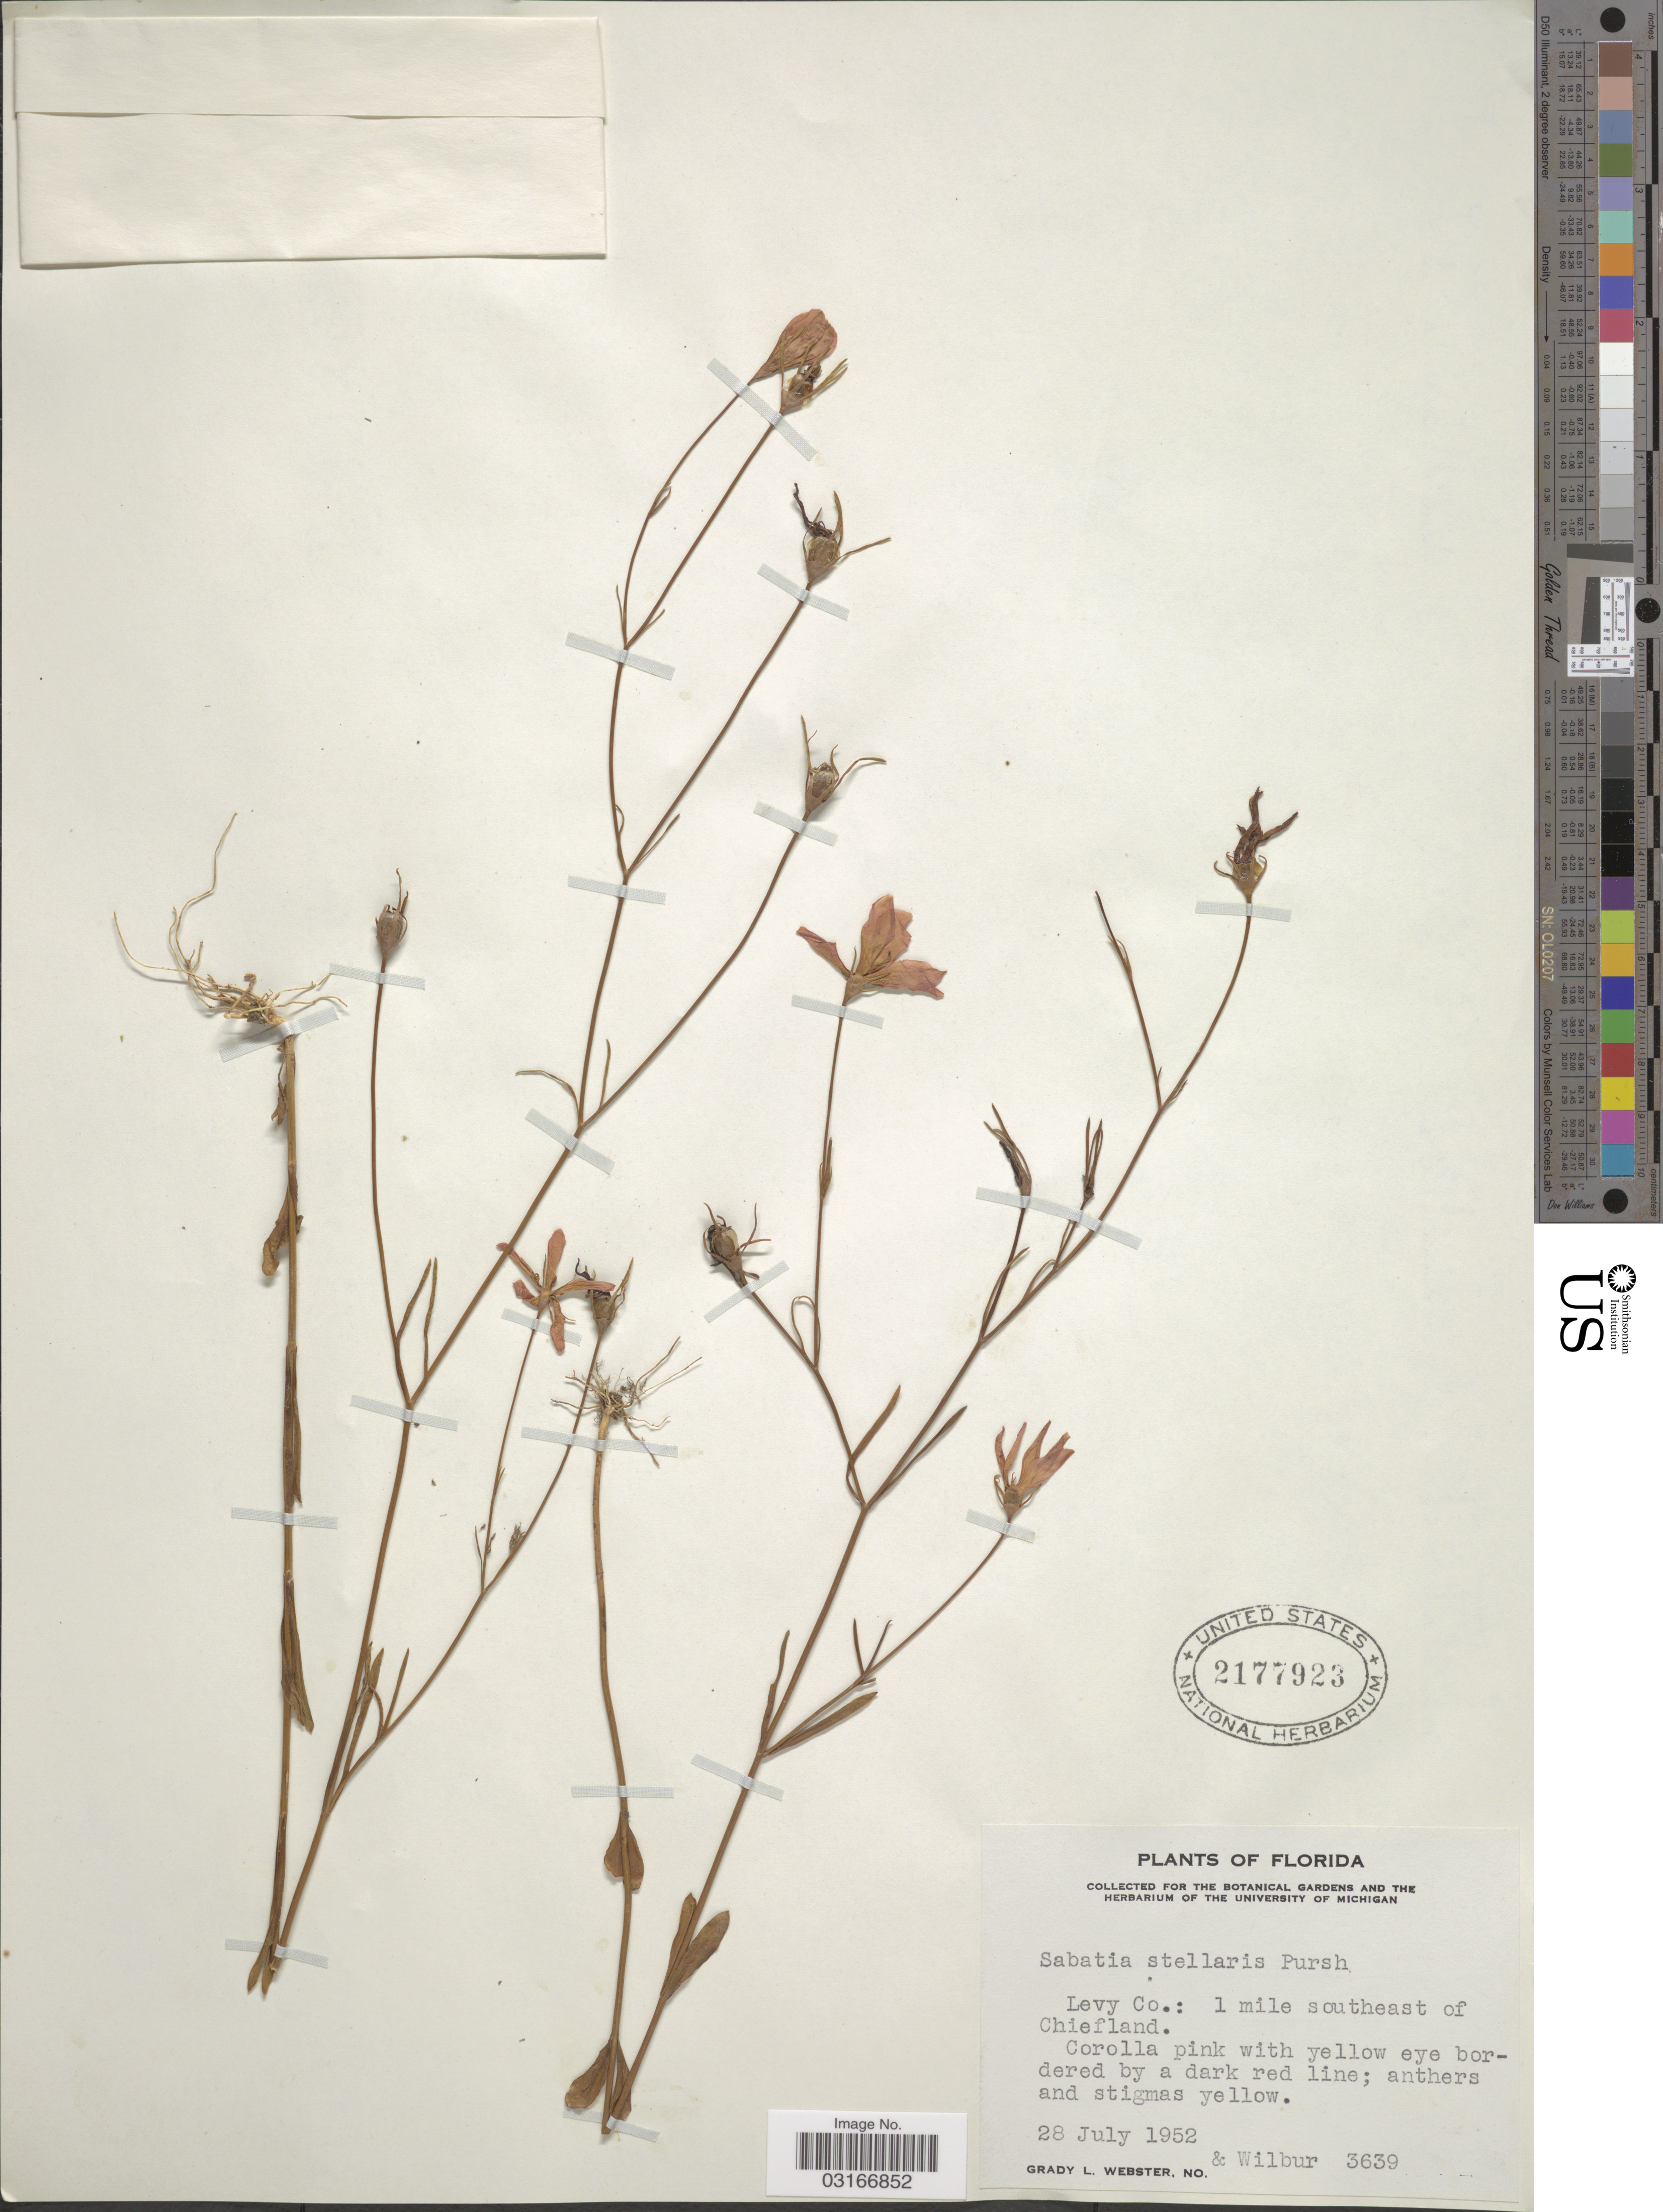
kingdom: Plantae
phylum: Tracheophyta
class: Magnoliopsida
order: Gentianales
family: Gentianaceae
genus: Sabatia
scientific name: Sabatia stellaris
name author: Pursh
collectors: G. L. Webster & Wilbur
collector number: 3639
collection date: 1952-07-28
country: United States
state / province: Florida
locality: Levy Co.: 1 mile southeast of Chiefland.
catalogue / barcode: US 2177923